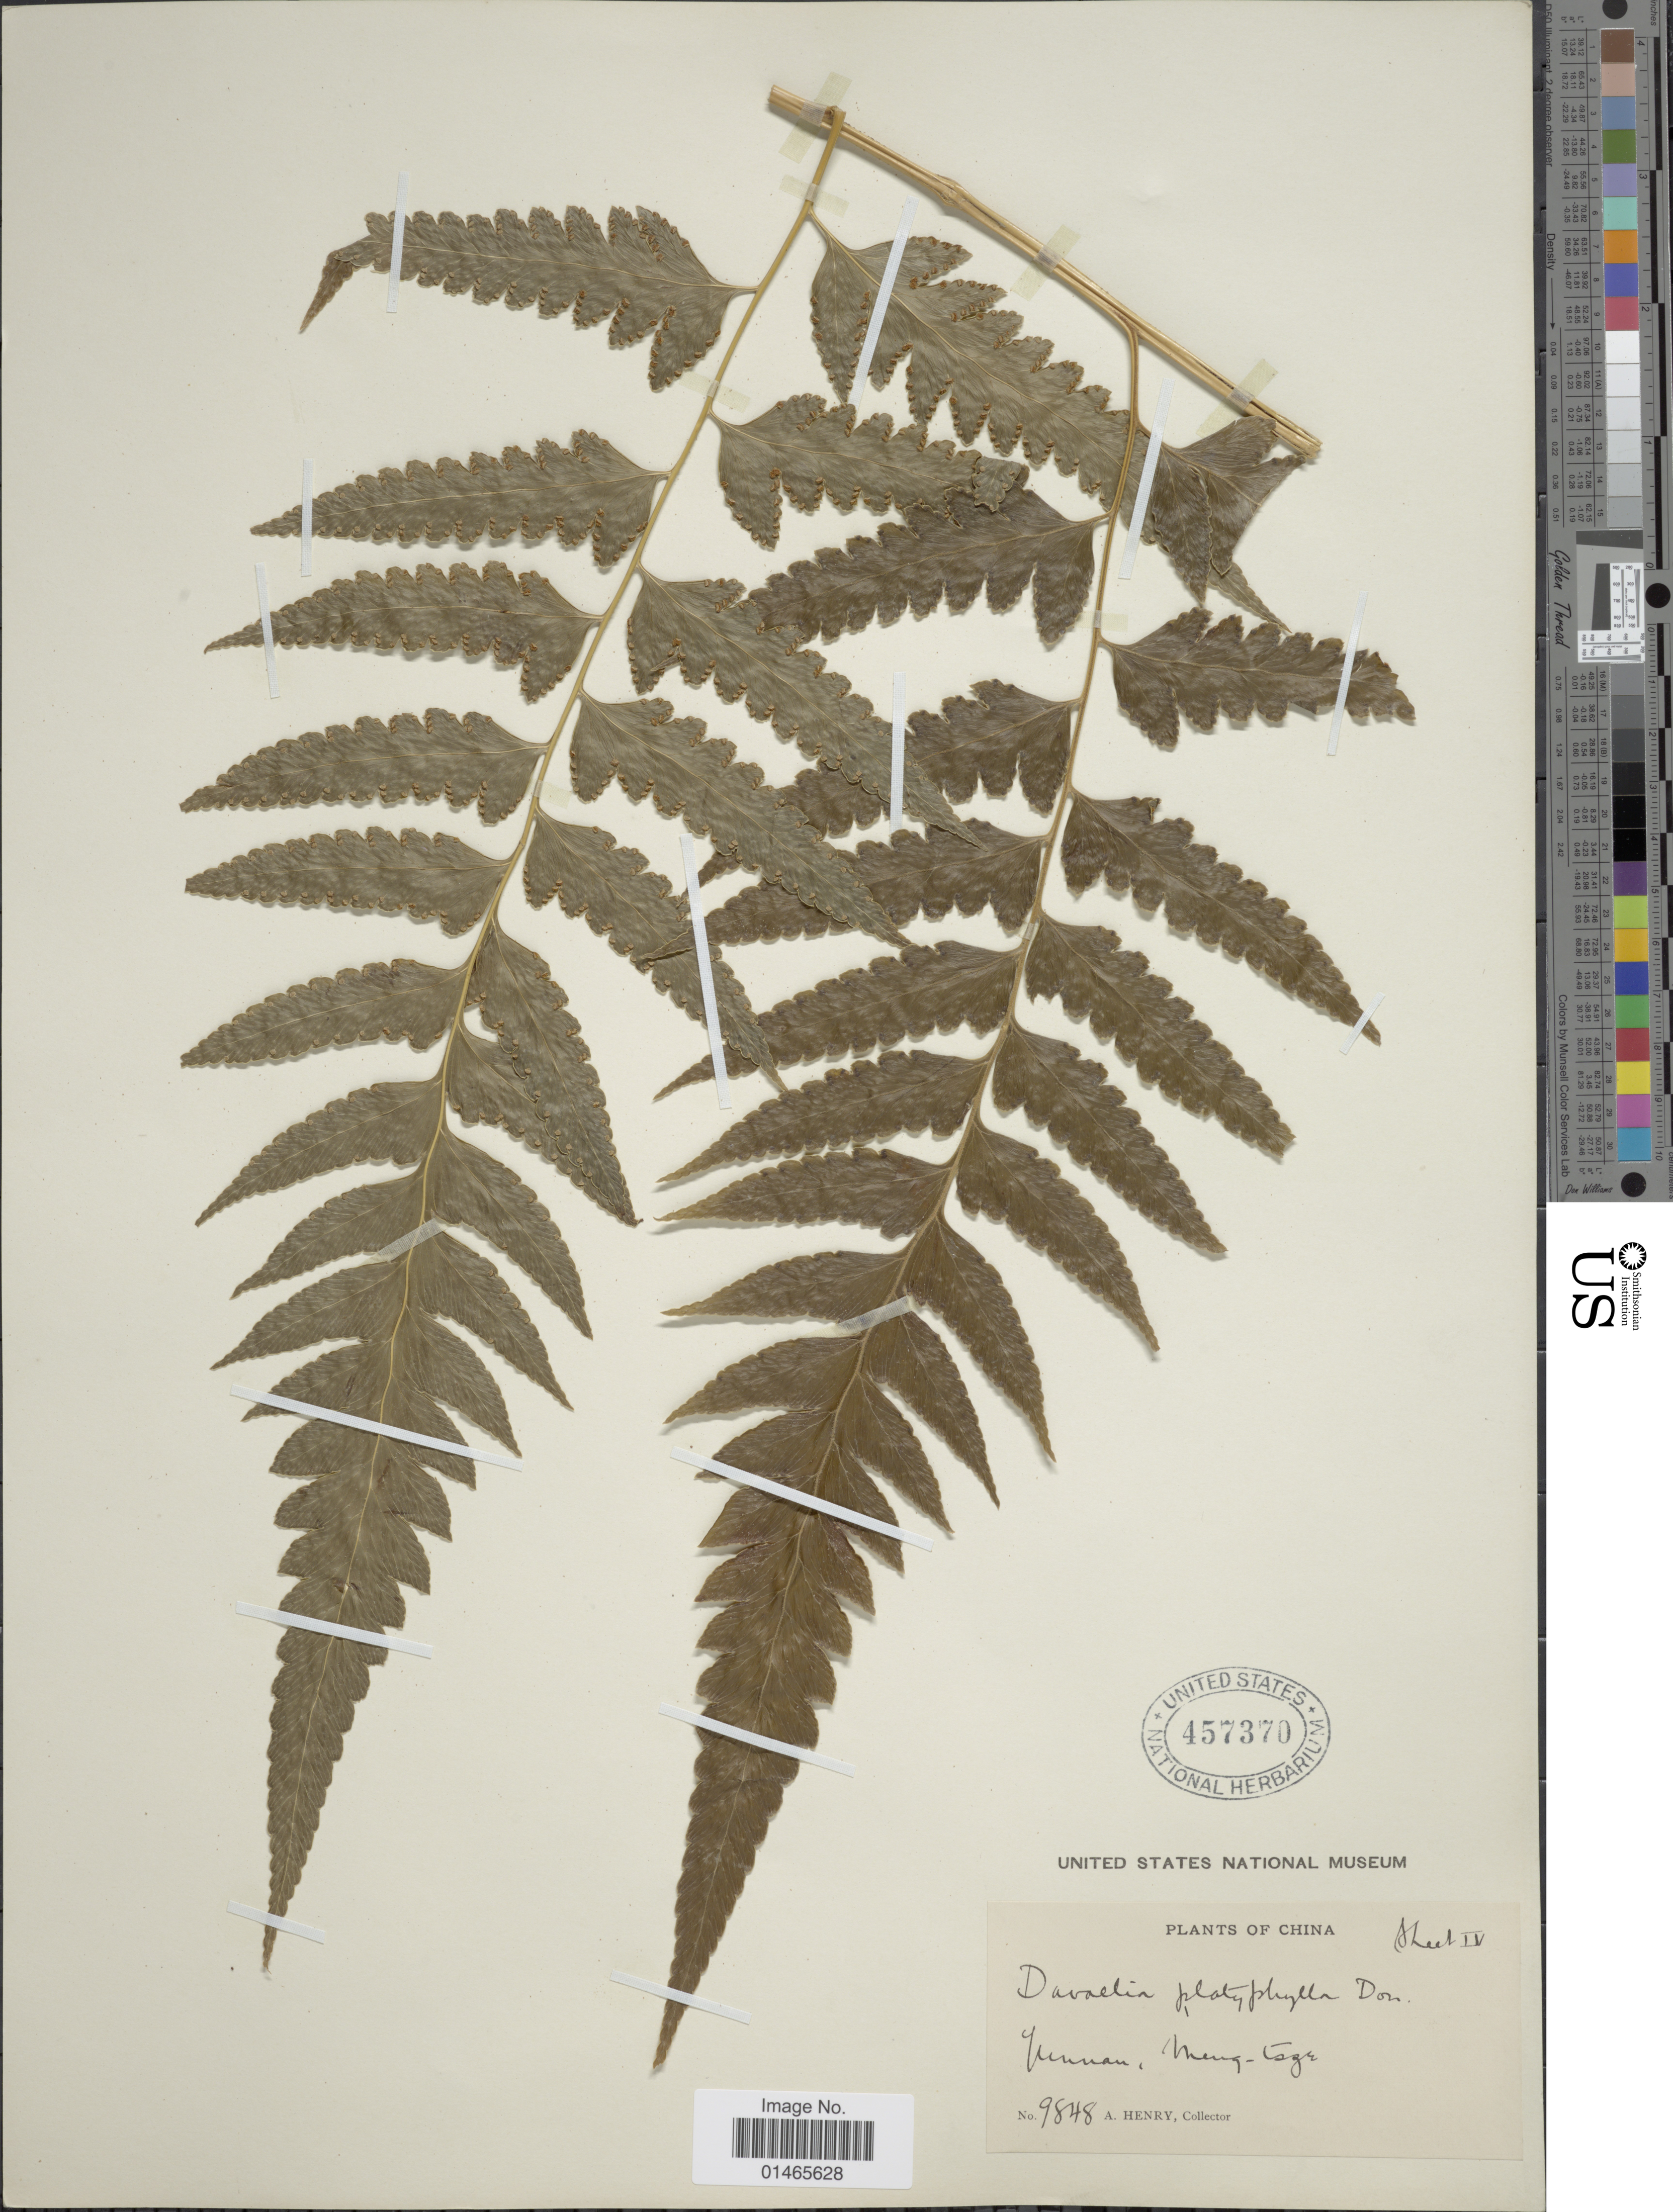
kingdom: Plantae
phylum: Tracheophyta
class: Polypodiopsida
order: Polypodiales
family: Dennstaedtiaceae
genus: Microlepia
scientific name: Microlepia platyphylla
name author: (D. Don) J. Sm.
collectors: A. Henry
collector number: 9848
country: China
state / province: Yunnan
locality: Meng-tsze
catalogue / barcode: US 457370